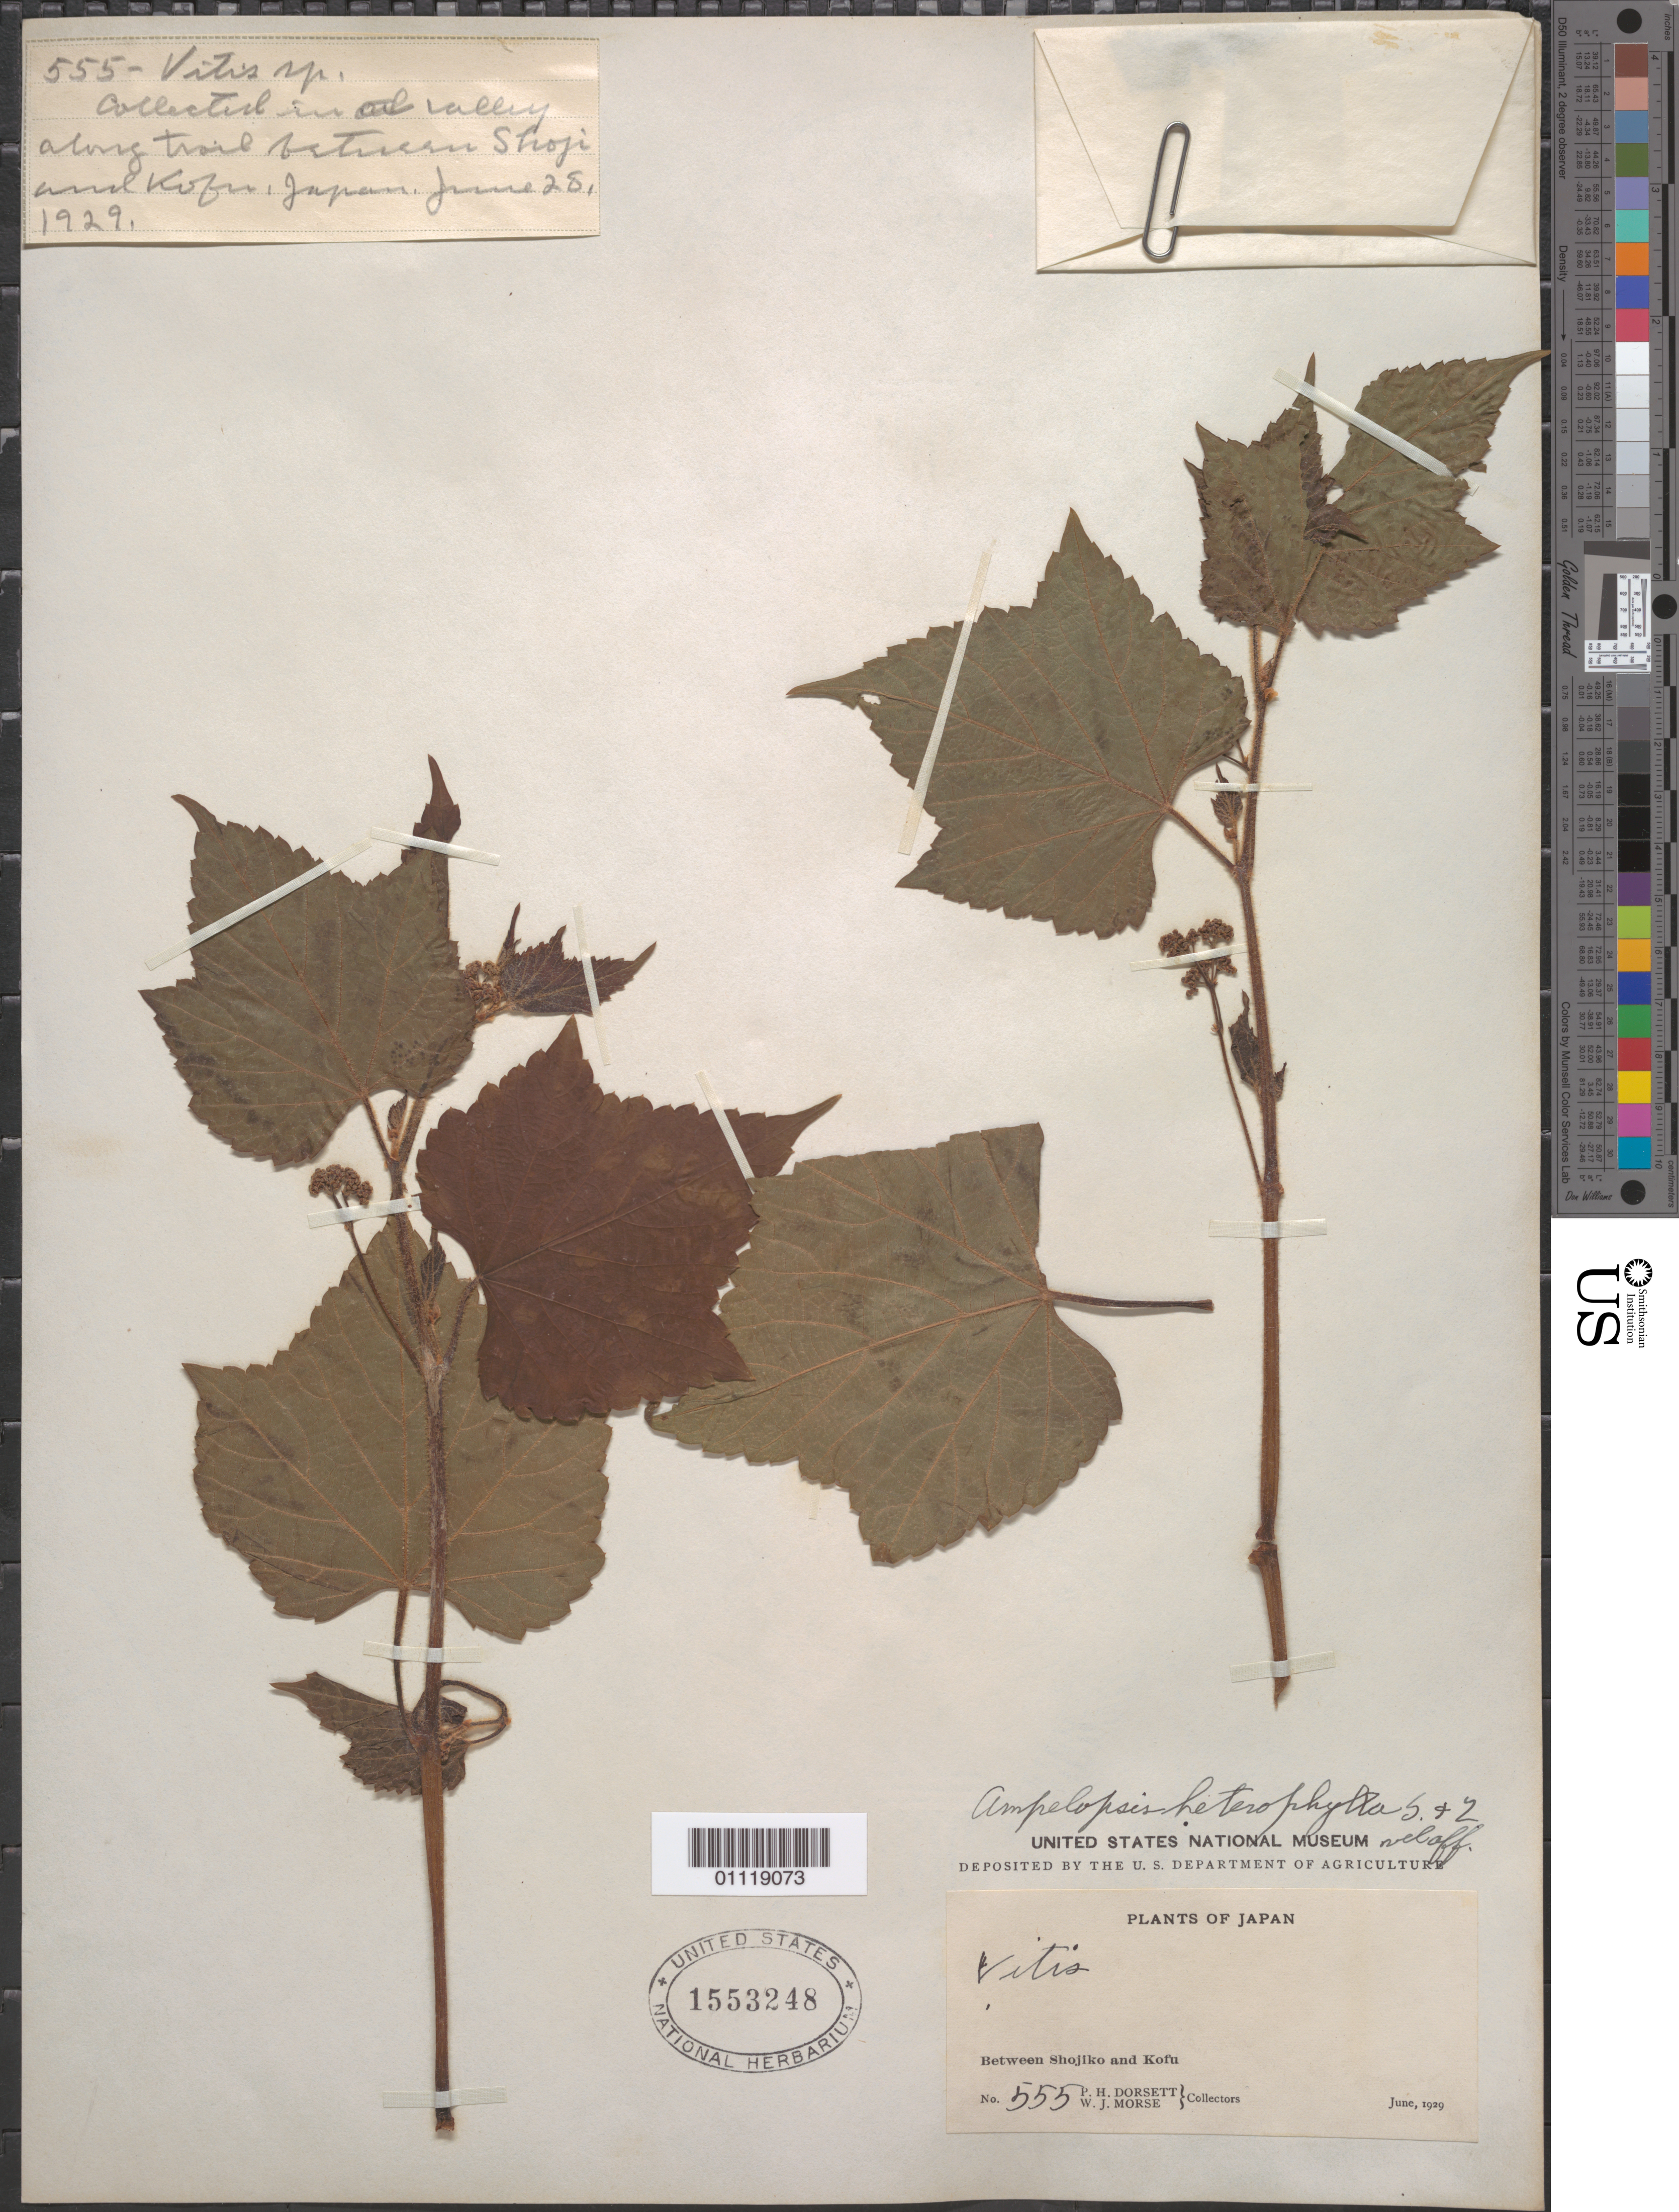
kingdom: Plantae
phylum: Tracheophyta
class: Magnoliopsida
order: Vitales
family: Vitaceae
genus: Ampelopsis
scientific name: Ampelopsis glandulosa var. heterophylla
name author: (Thunb.) Momiy.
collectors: P. H. Dorsett & W. J. Morse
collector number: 555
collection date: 1929-06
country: Japan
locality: Between Shojiko and Kofu.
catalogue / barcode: US 1553248